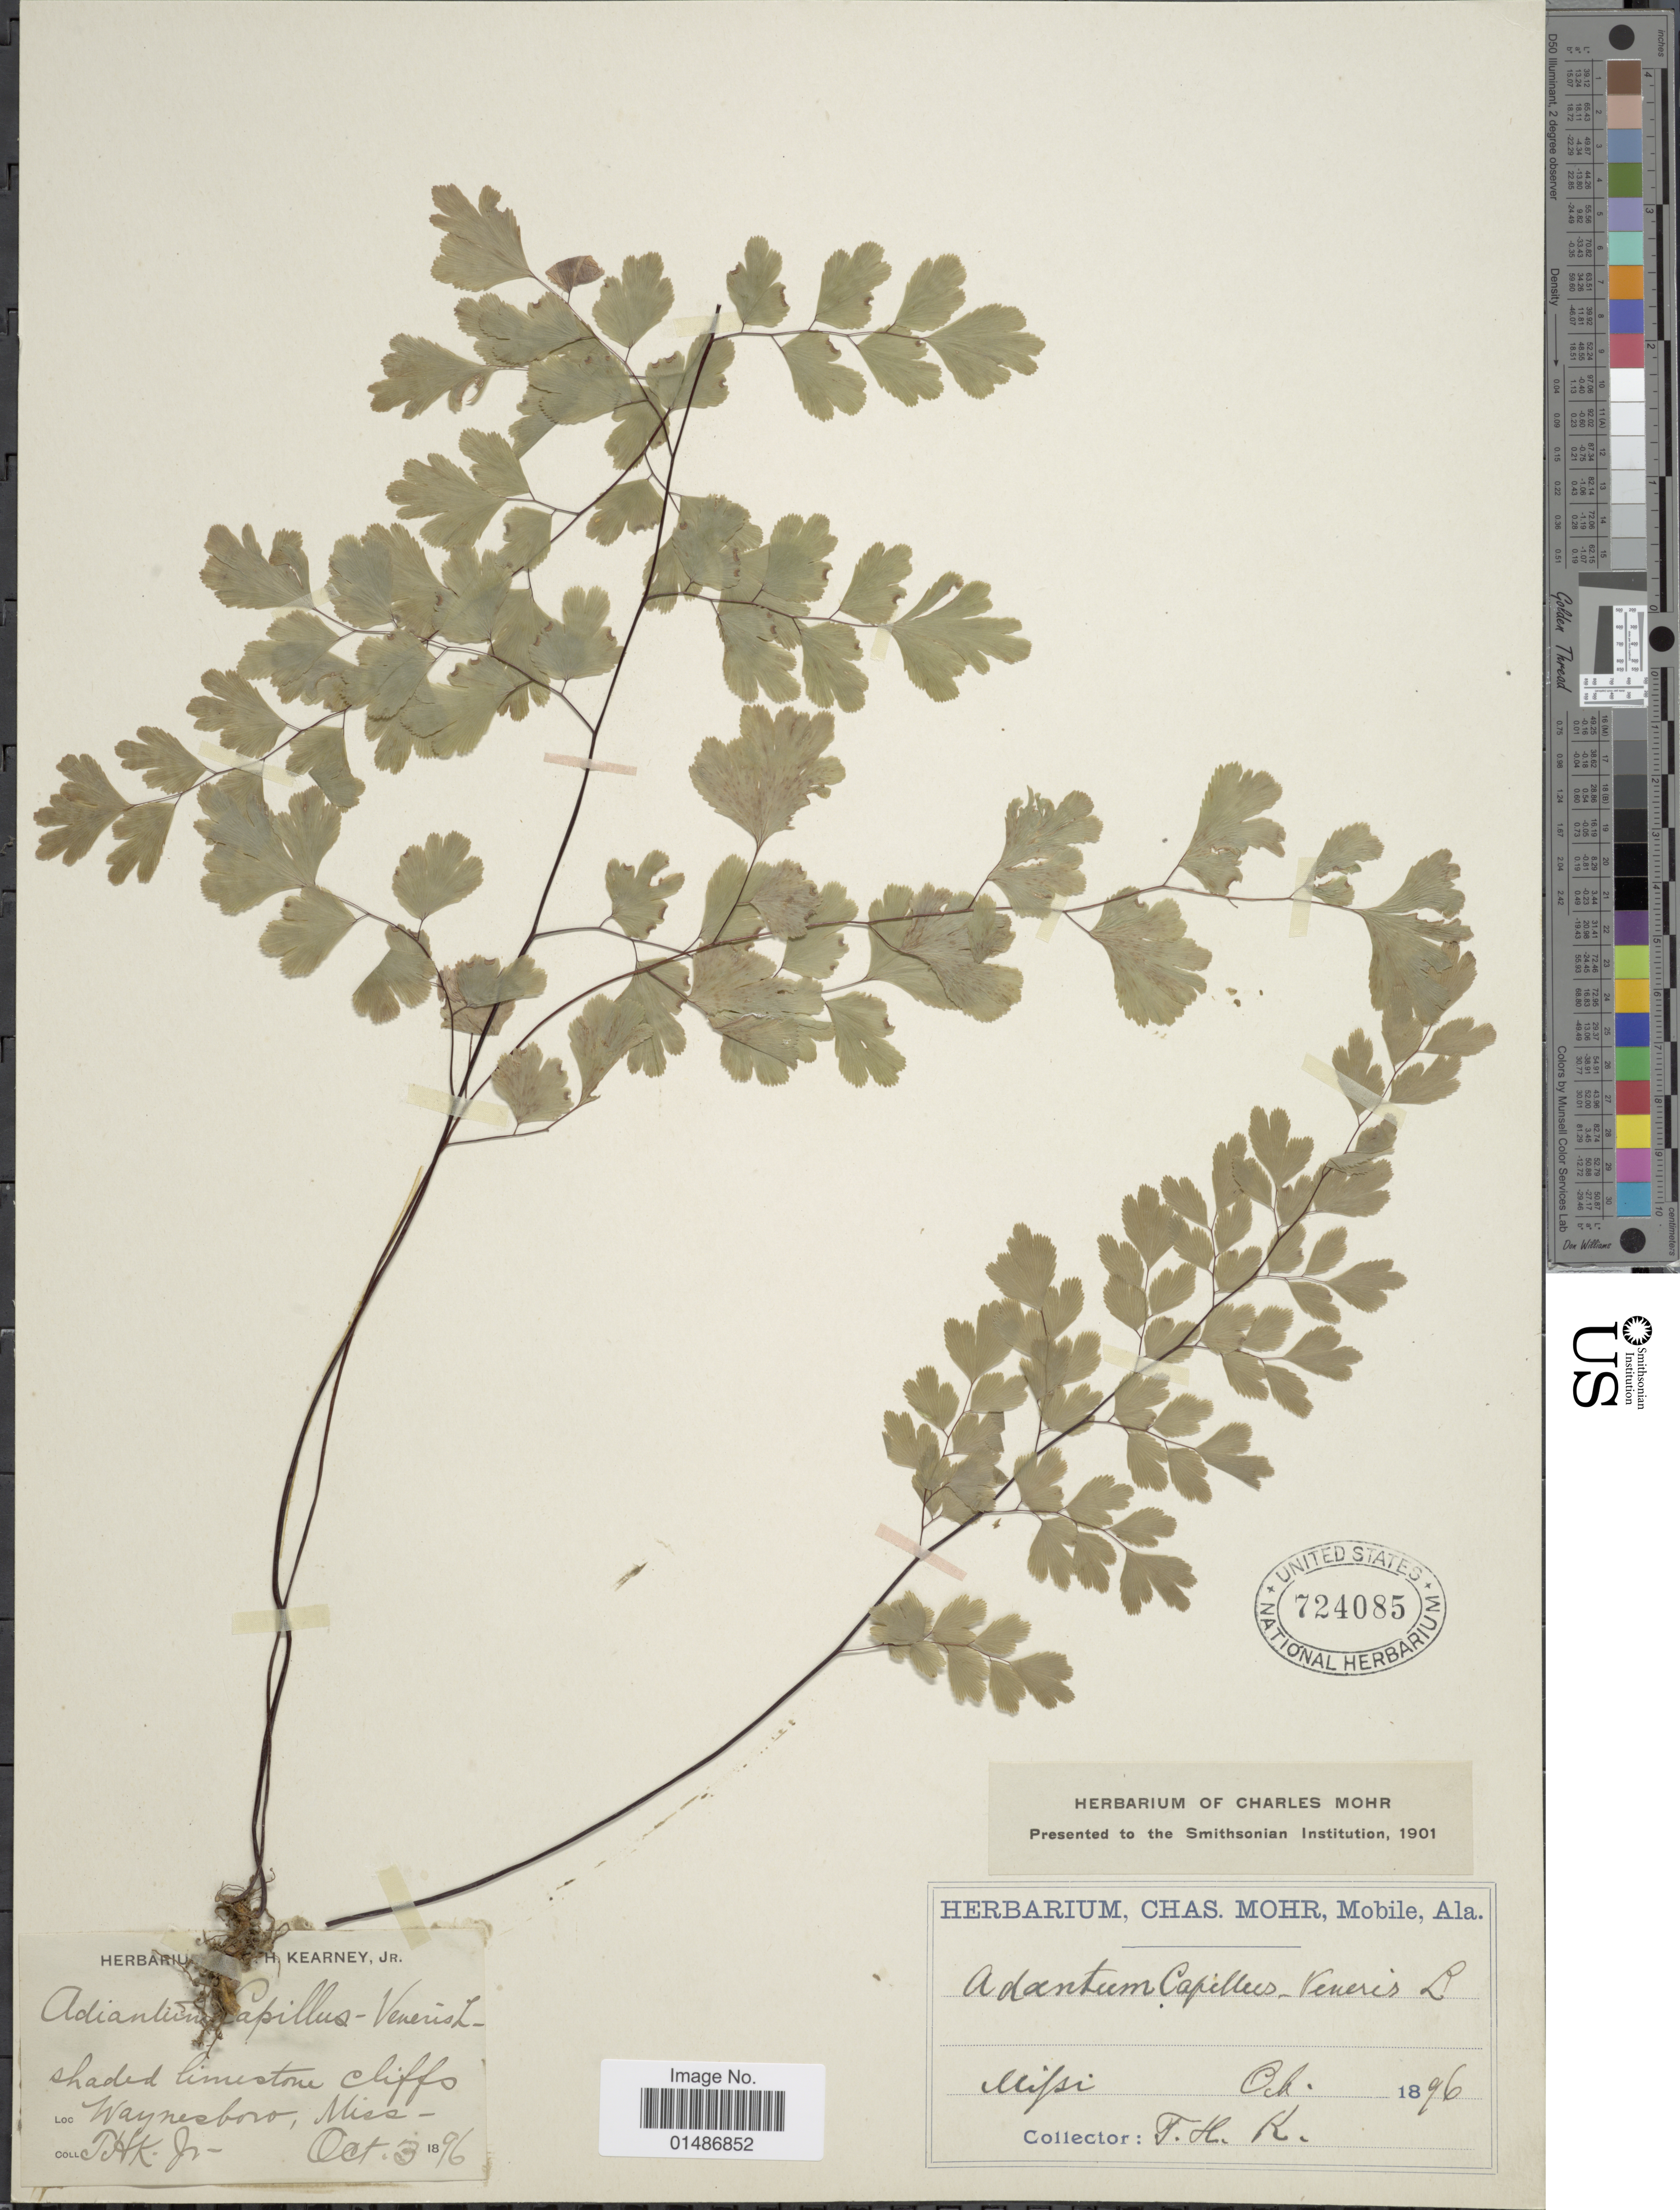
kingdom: Plantae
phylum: Tracheophyta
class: Polypodiopsida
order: Polypodiales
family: Pteridaceae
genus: Adiantum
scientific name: Adiantum capillus-veneris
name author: L.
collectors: T. H. Kearney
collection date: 1896-10-03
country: United States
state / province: Mississippi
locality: Shaded limestone cliffs Waynesboro.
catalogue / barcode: US 724085